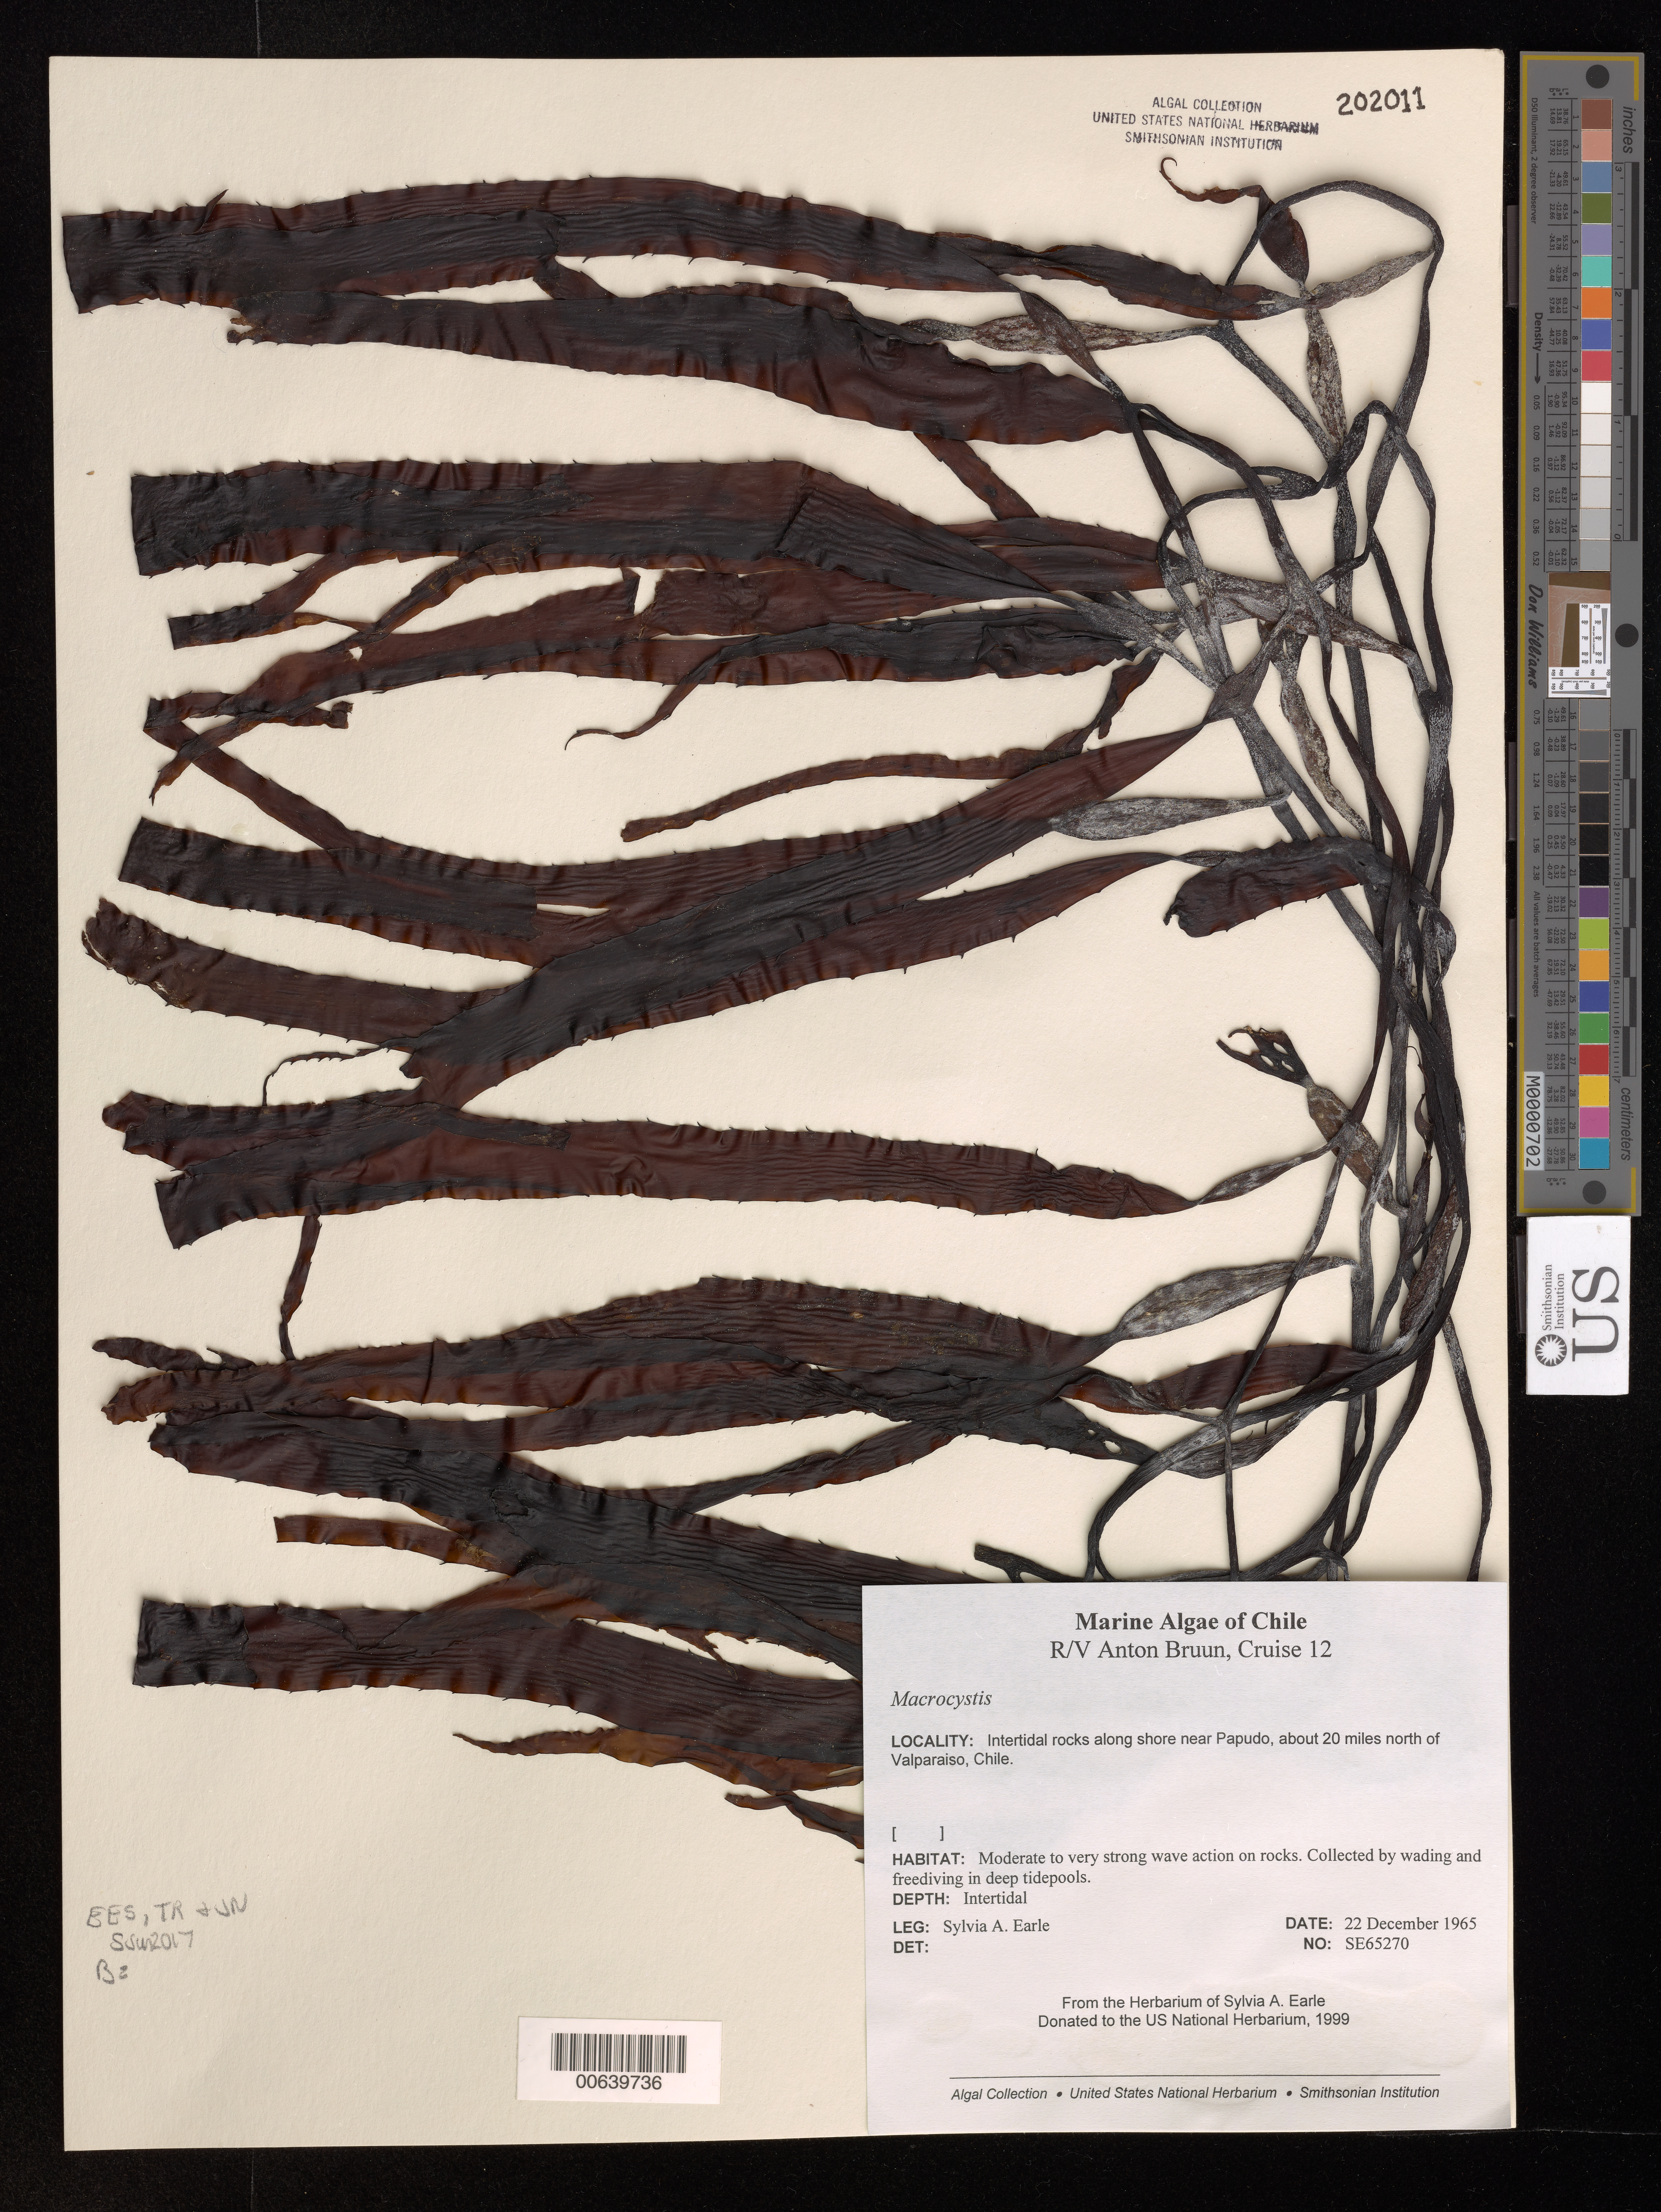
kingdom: Chromista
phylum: Ochrophyta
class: Phaeophyceae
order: Laminariales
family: Laminariaceae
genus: Macrocystis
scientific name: Macrocystis sp.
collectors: S. A. Earle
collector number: Se 65270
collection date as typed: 22 Dec 1965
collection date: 1965-12-22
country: Chile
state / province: Valparaíso (V)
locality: Near Papudo, ca. 20 miles north of Valparaiso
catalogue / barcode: US 202011